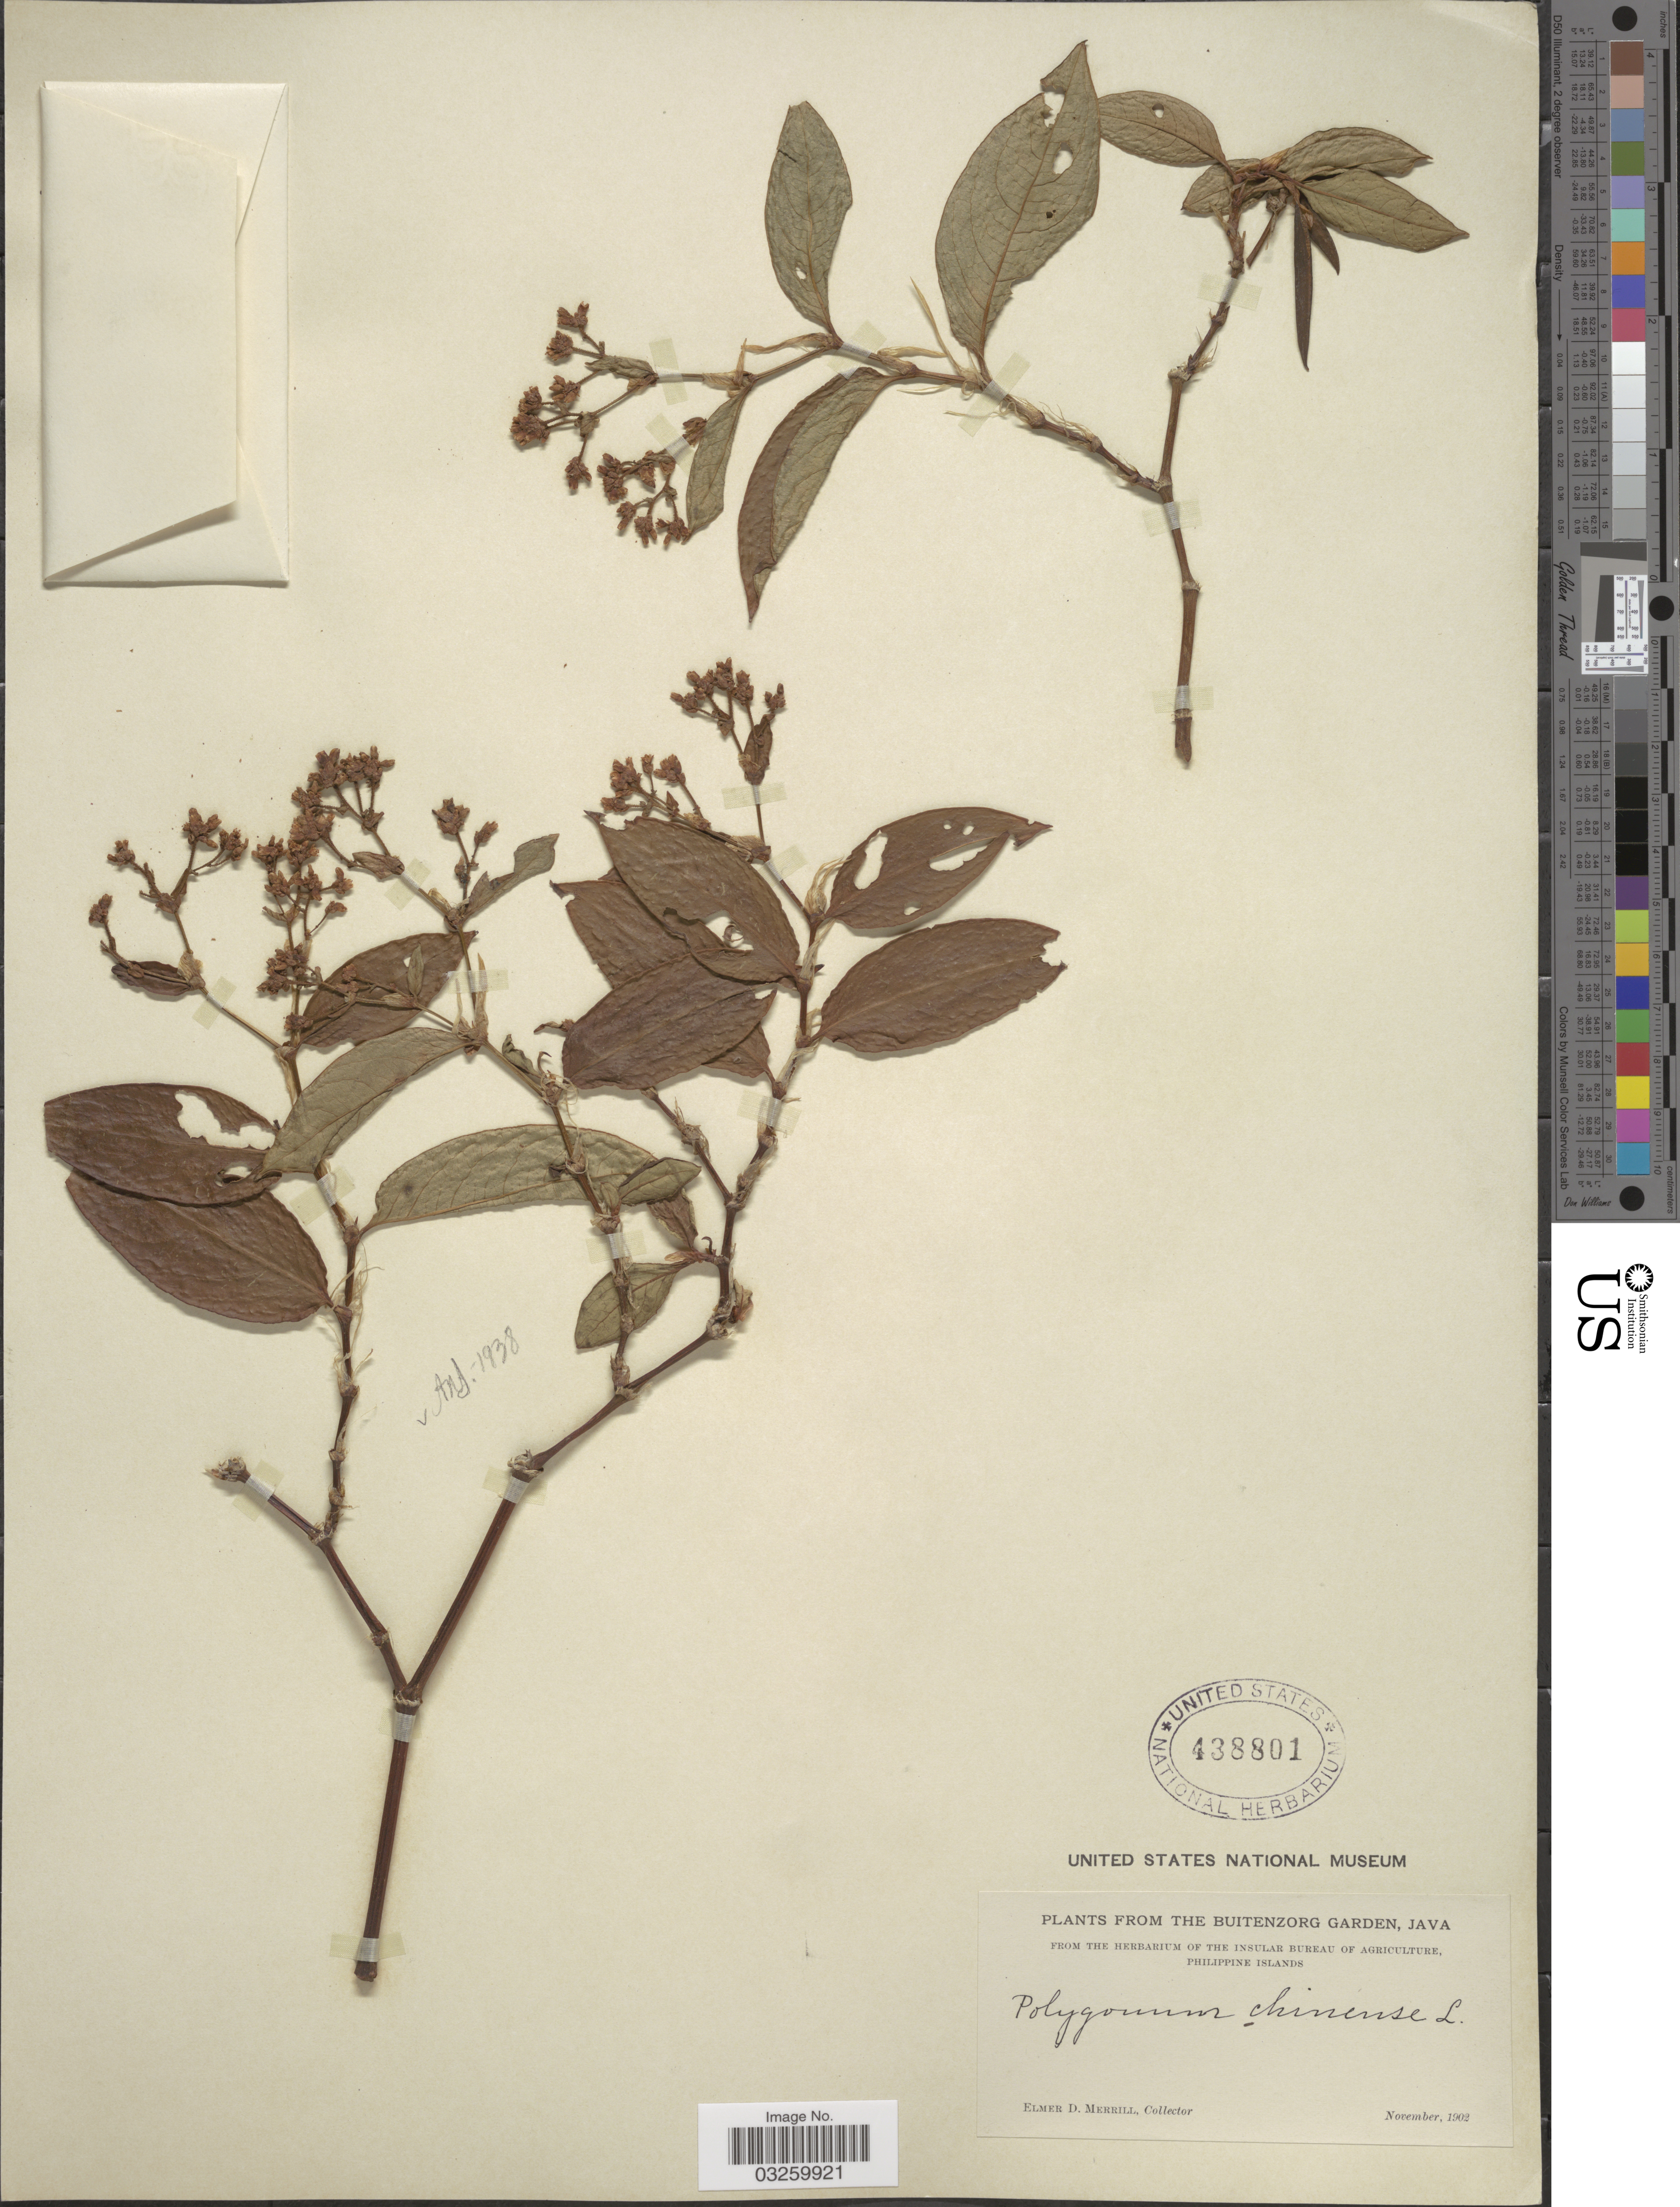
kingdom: Plantae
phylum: Tracheophyta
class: Magnoliopsida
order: Caryophyllales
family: Polygonaceae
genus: Persicaria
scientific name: Persicaria chinensis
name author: (L.) H. Gross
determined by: Wagner, W. L., (BOT), Smithsonian Institution - National Museum of Natural History (UNITED STATES)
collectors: E. D. Merrill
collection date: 1902-11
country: Indonesia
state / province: Java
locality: The Buitenzorg Garden.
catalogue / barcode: US 438801